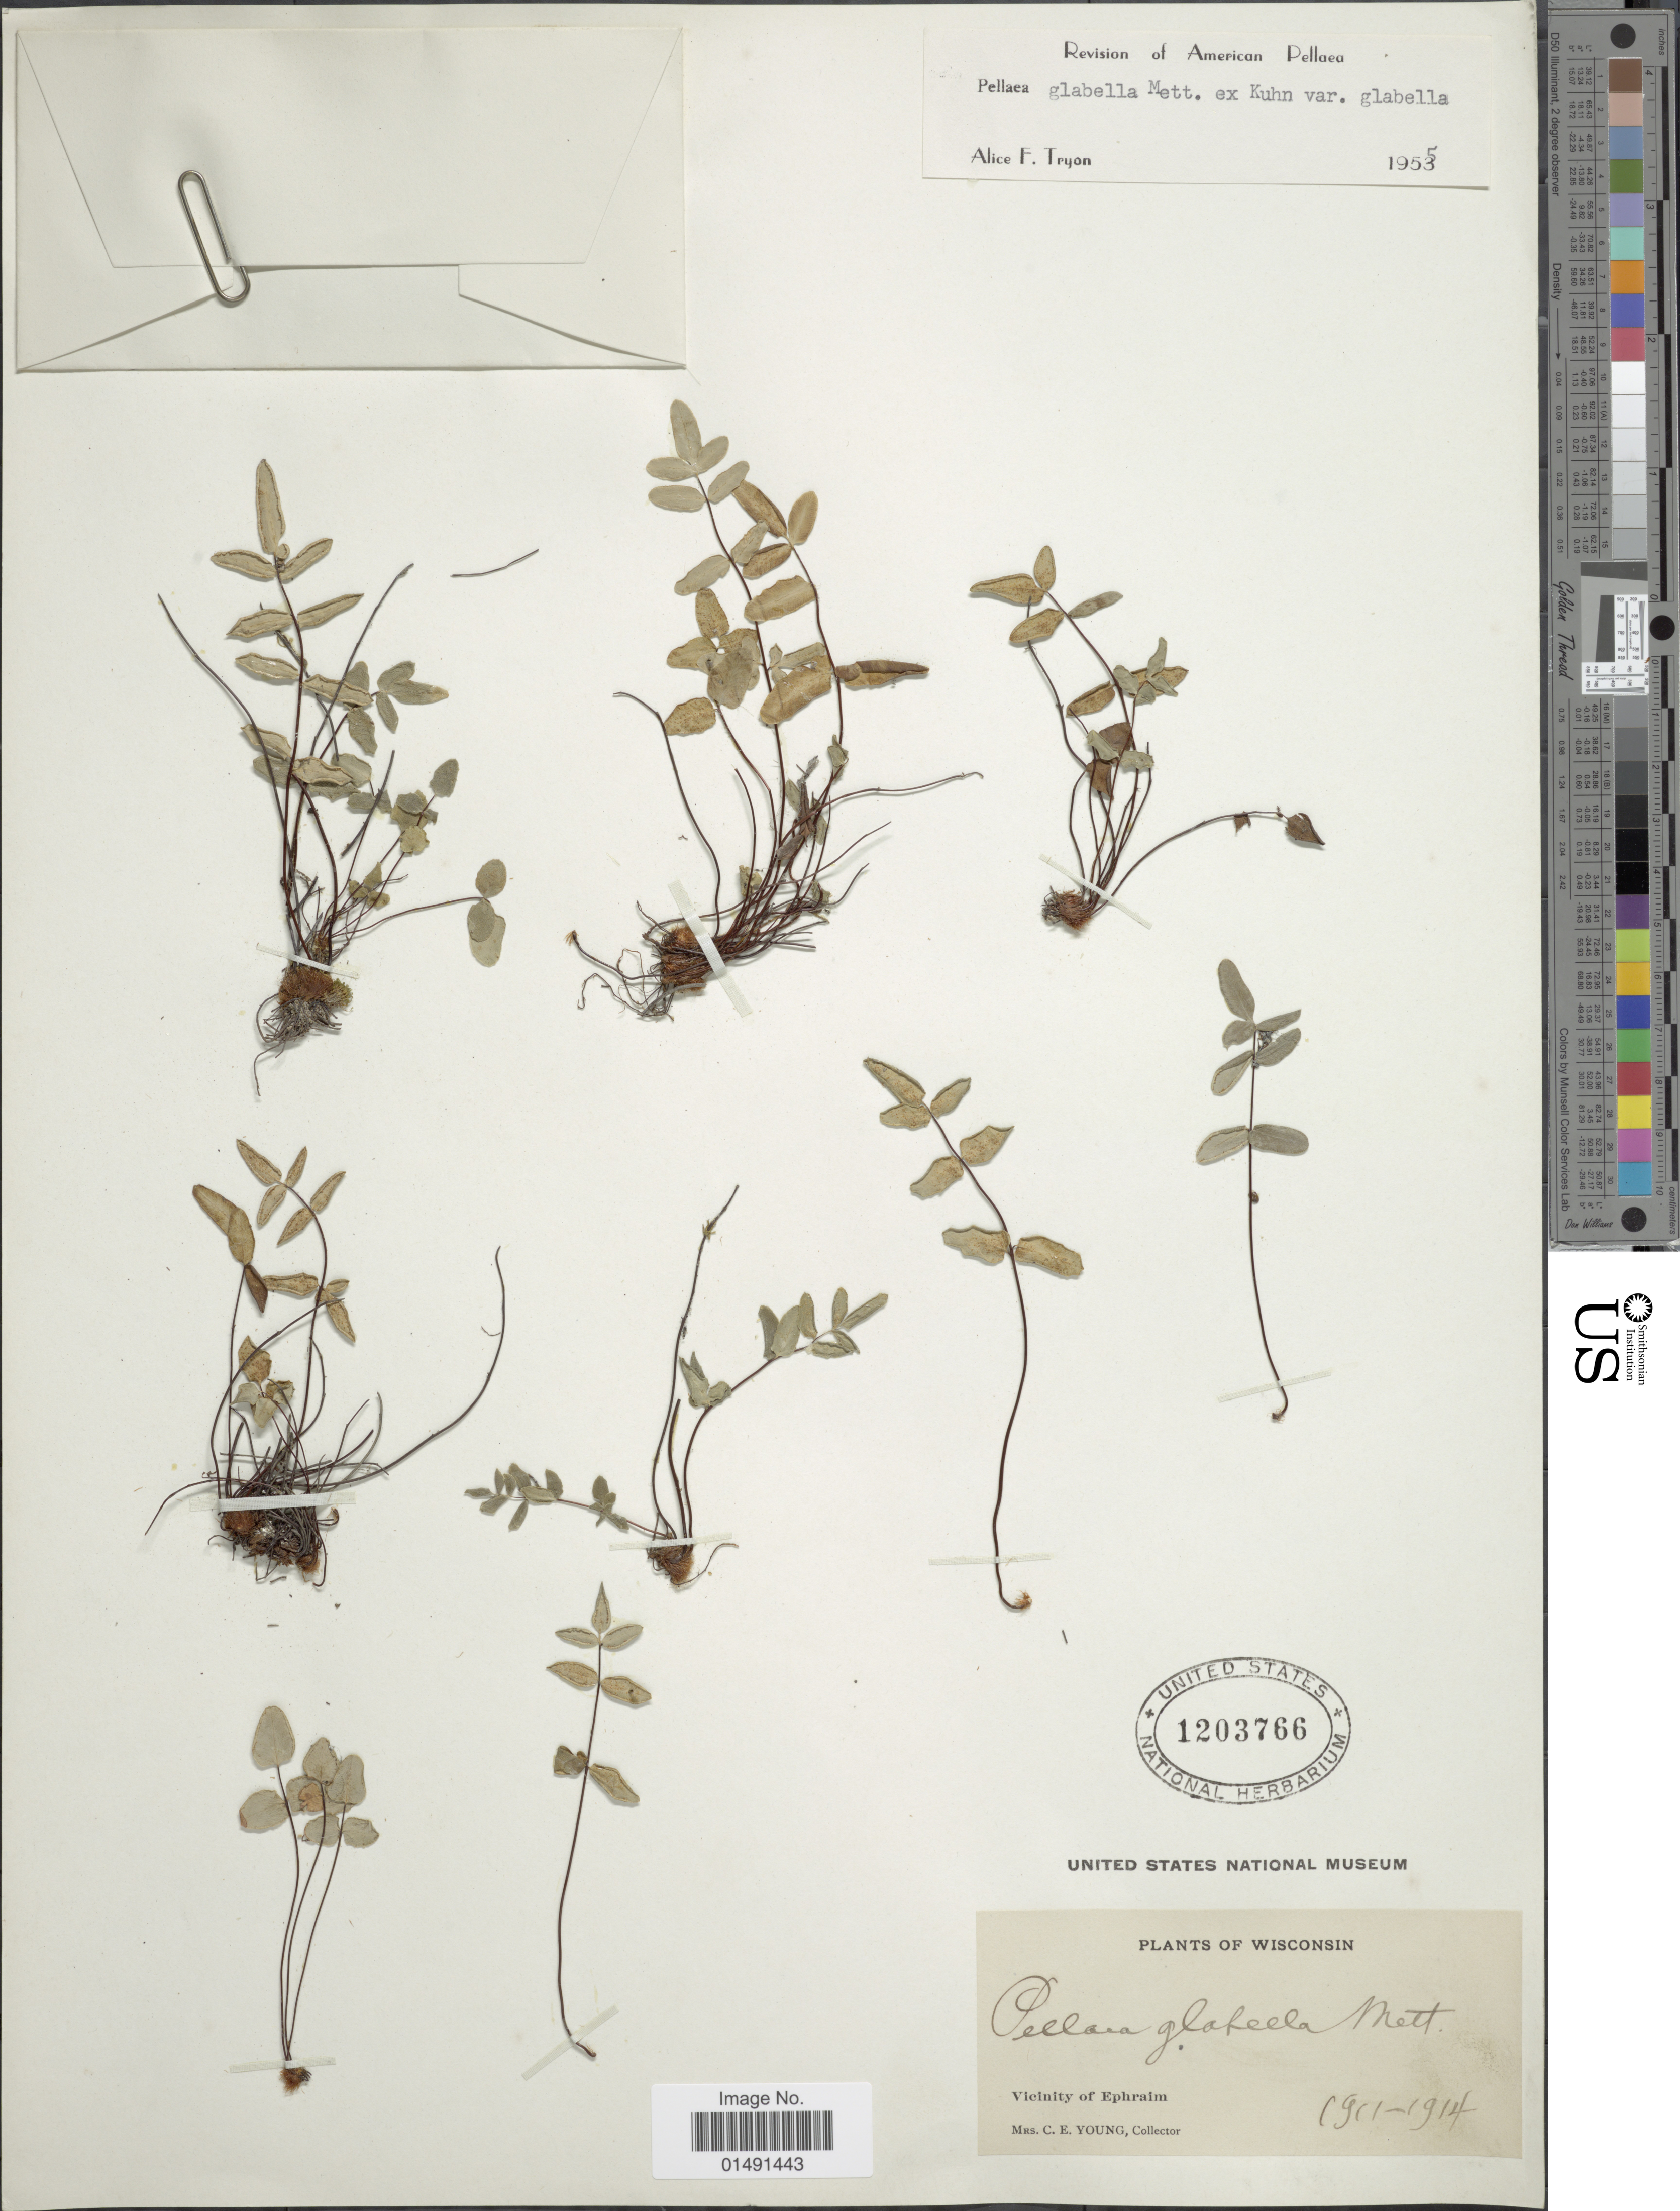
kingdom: Plantae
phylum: Tracheophyta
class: Polypodiopsida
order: Polypodiales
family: Pteridaceae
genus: Pellaea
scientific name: Pellaea glabella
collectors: C. Young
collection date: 1911/1914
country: United States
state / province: Wisconsin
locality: Vicinity of Ephraim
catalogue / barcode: US 1203766